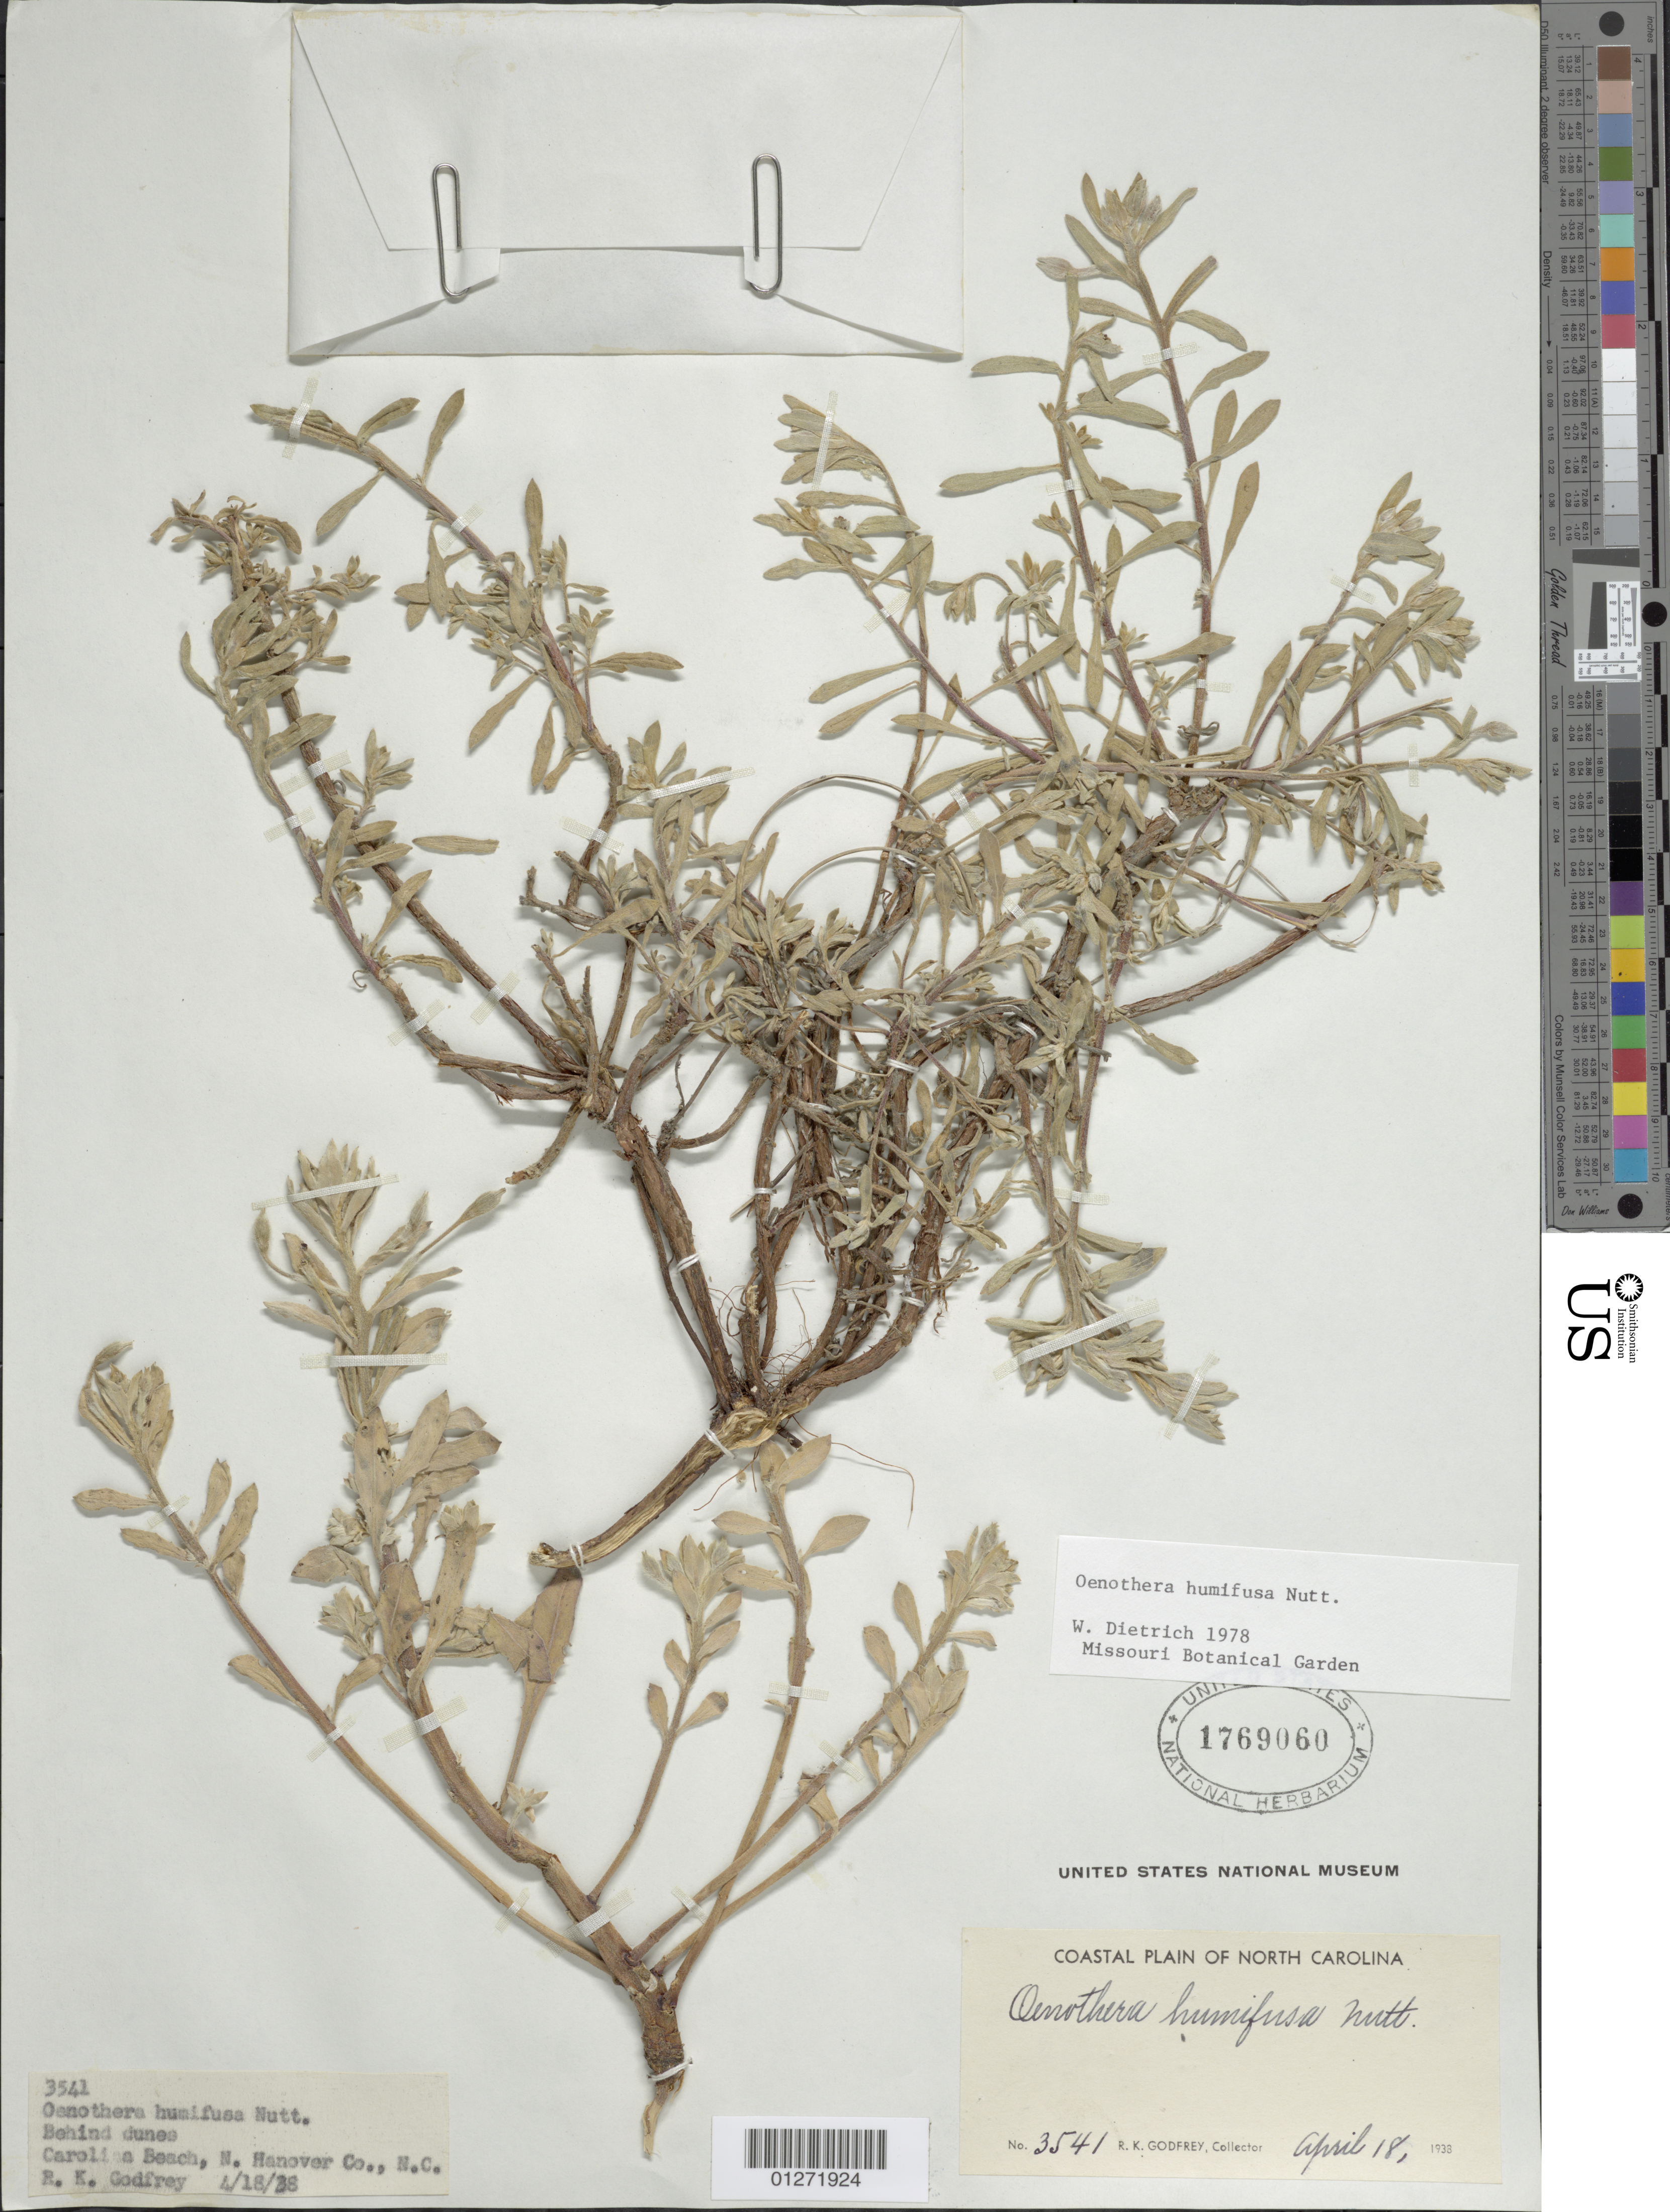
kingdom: Plantae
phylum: Tracheophyta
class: Magnoliopsida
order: Myrtales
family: Onagraceae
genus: Oenothera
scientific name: Oenothera humifusa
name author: Nutt.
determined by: Dietrich, W.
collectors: R. K. Godfrey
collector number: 3541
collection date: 1938-04-18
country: United States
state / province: North Carolina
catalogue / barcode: US 1769060